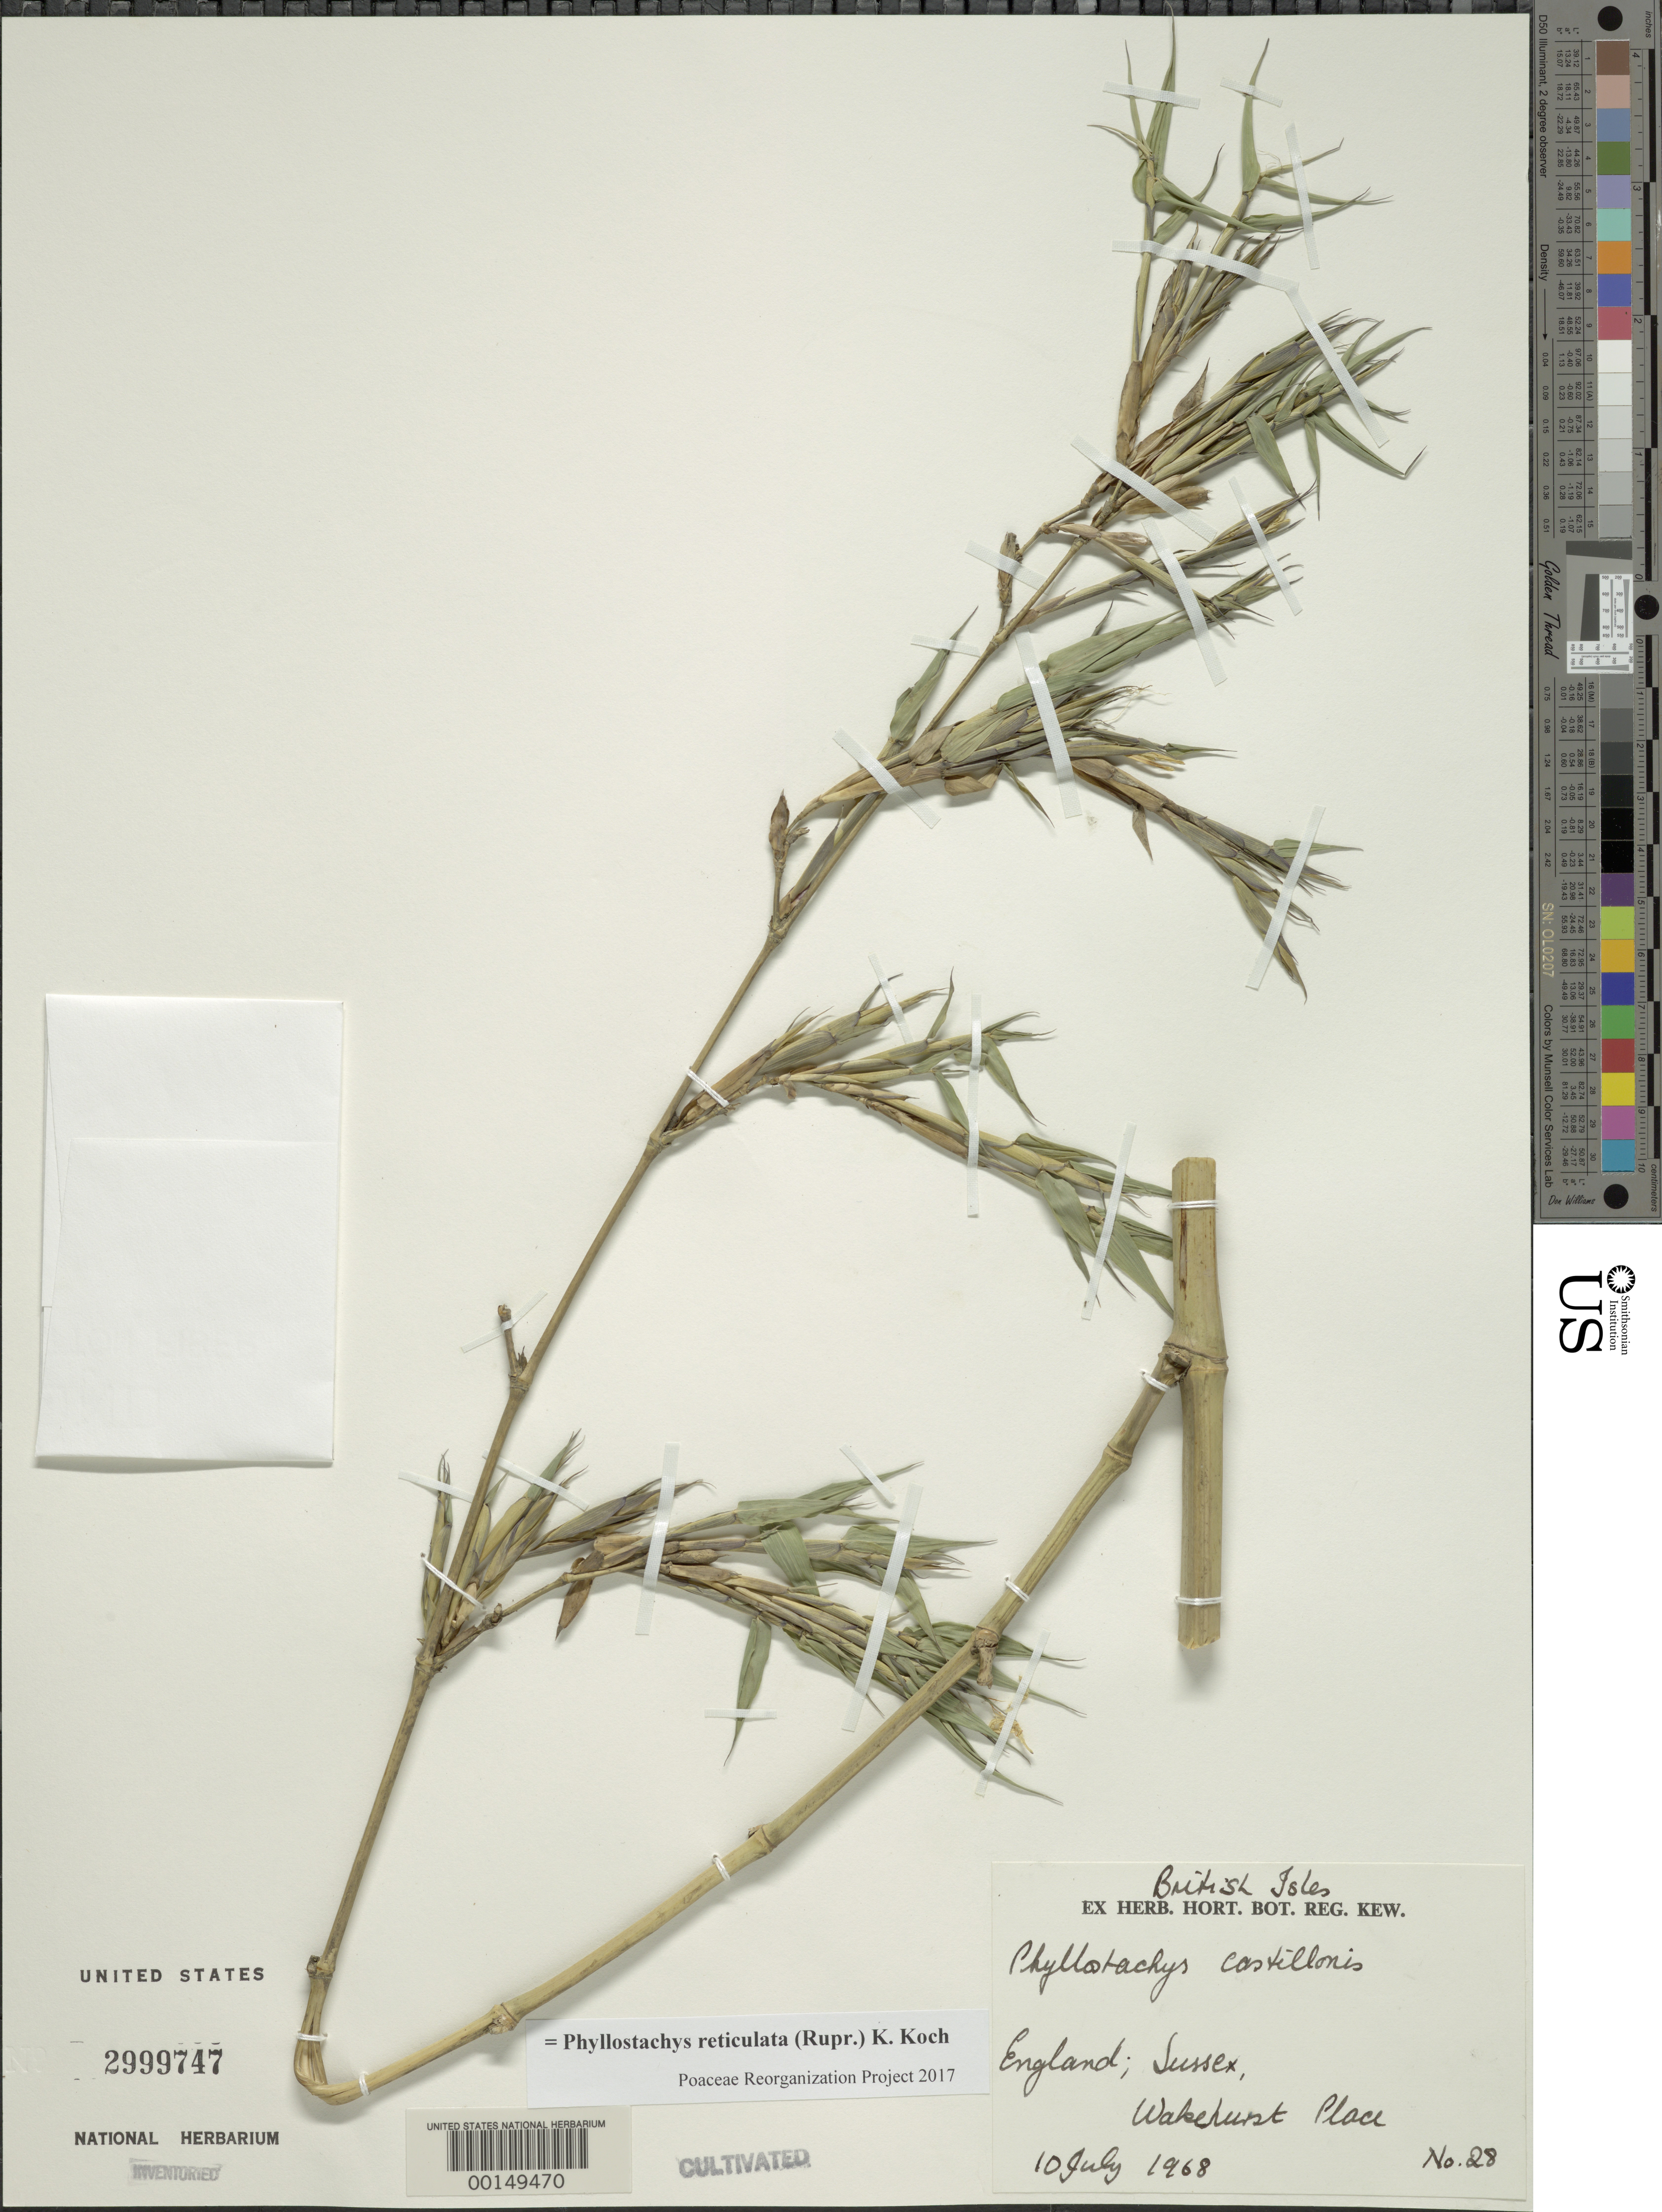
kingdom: Plantae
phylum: Tracheophyta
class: Liliopsida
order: Poales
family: Poaceae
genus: Phyllostachys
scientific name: Phyllostachys reticulata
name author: (Rupr.) K. Koch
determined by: Poaceae Reorganization Project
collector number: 28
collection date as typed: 10 Jul 1968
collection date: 1968-07-10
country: United Kingdom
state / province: England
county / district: East Sussex / West Sussex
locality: Wakehurst place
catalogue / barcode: US 2999747